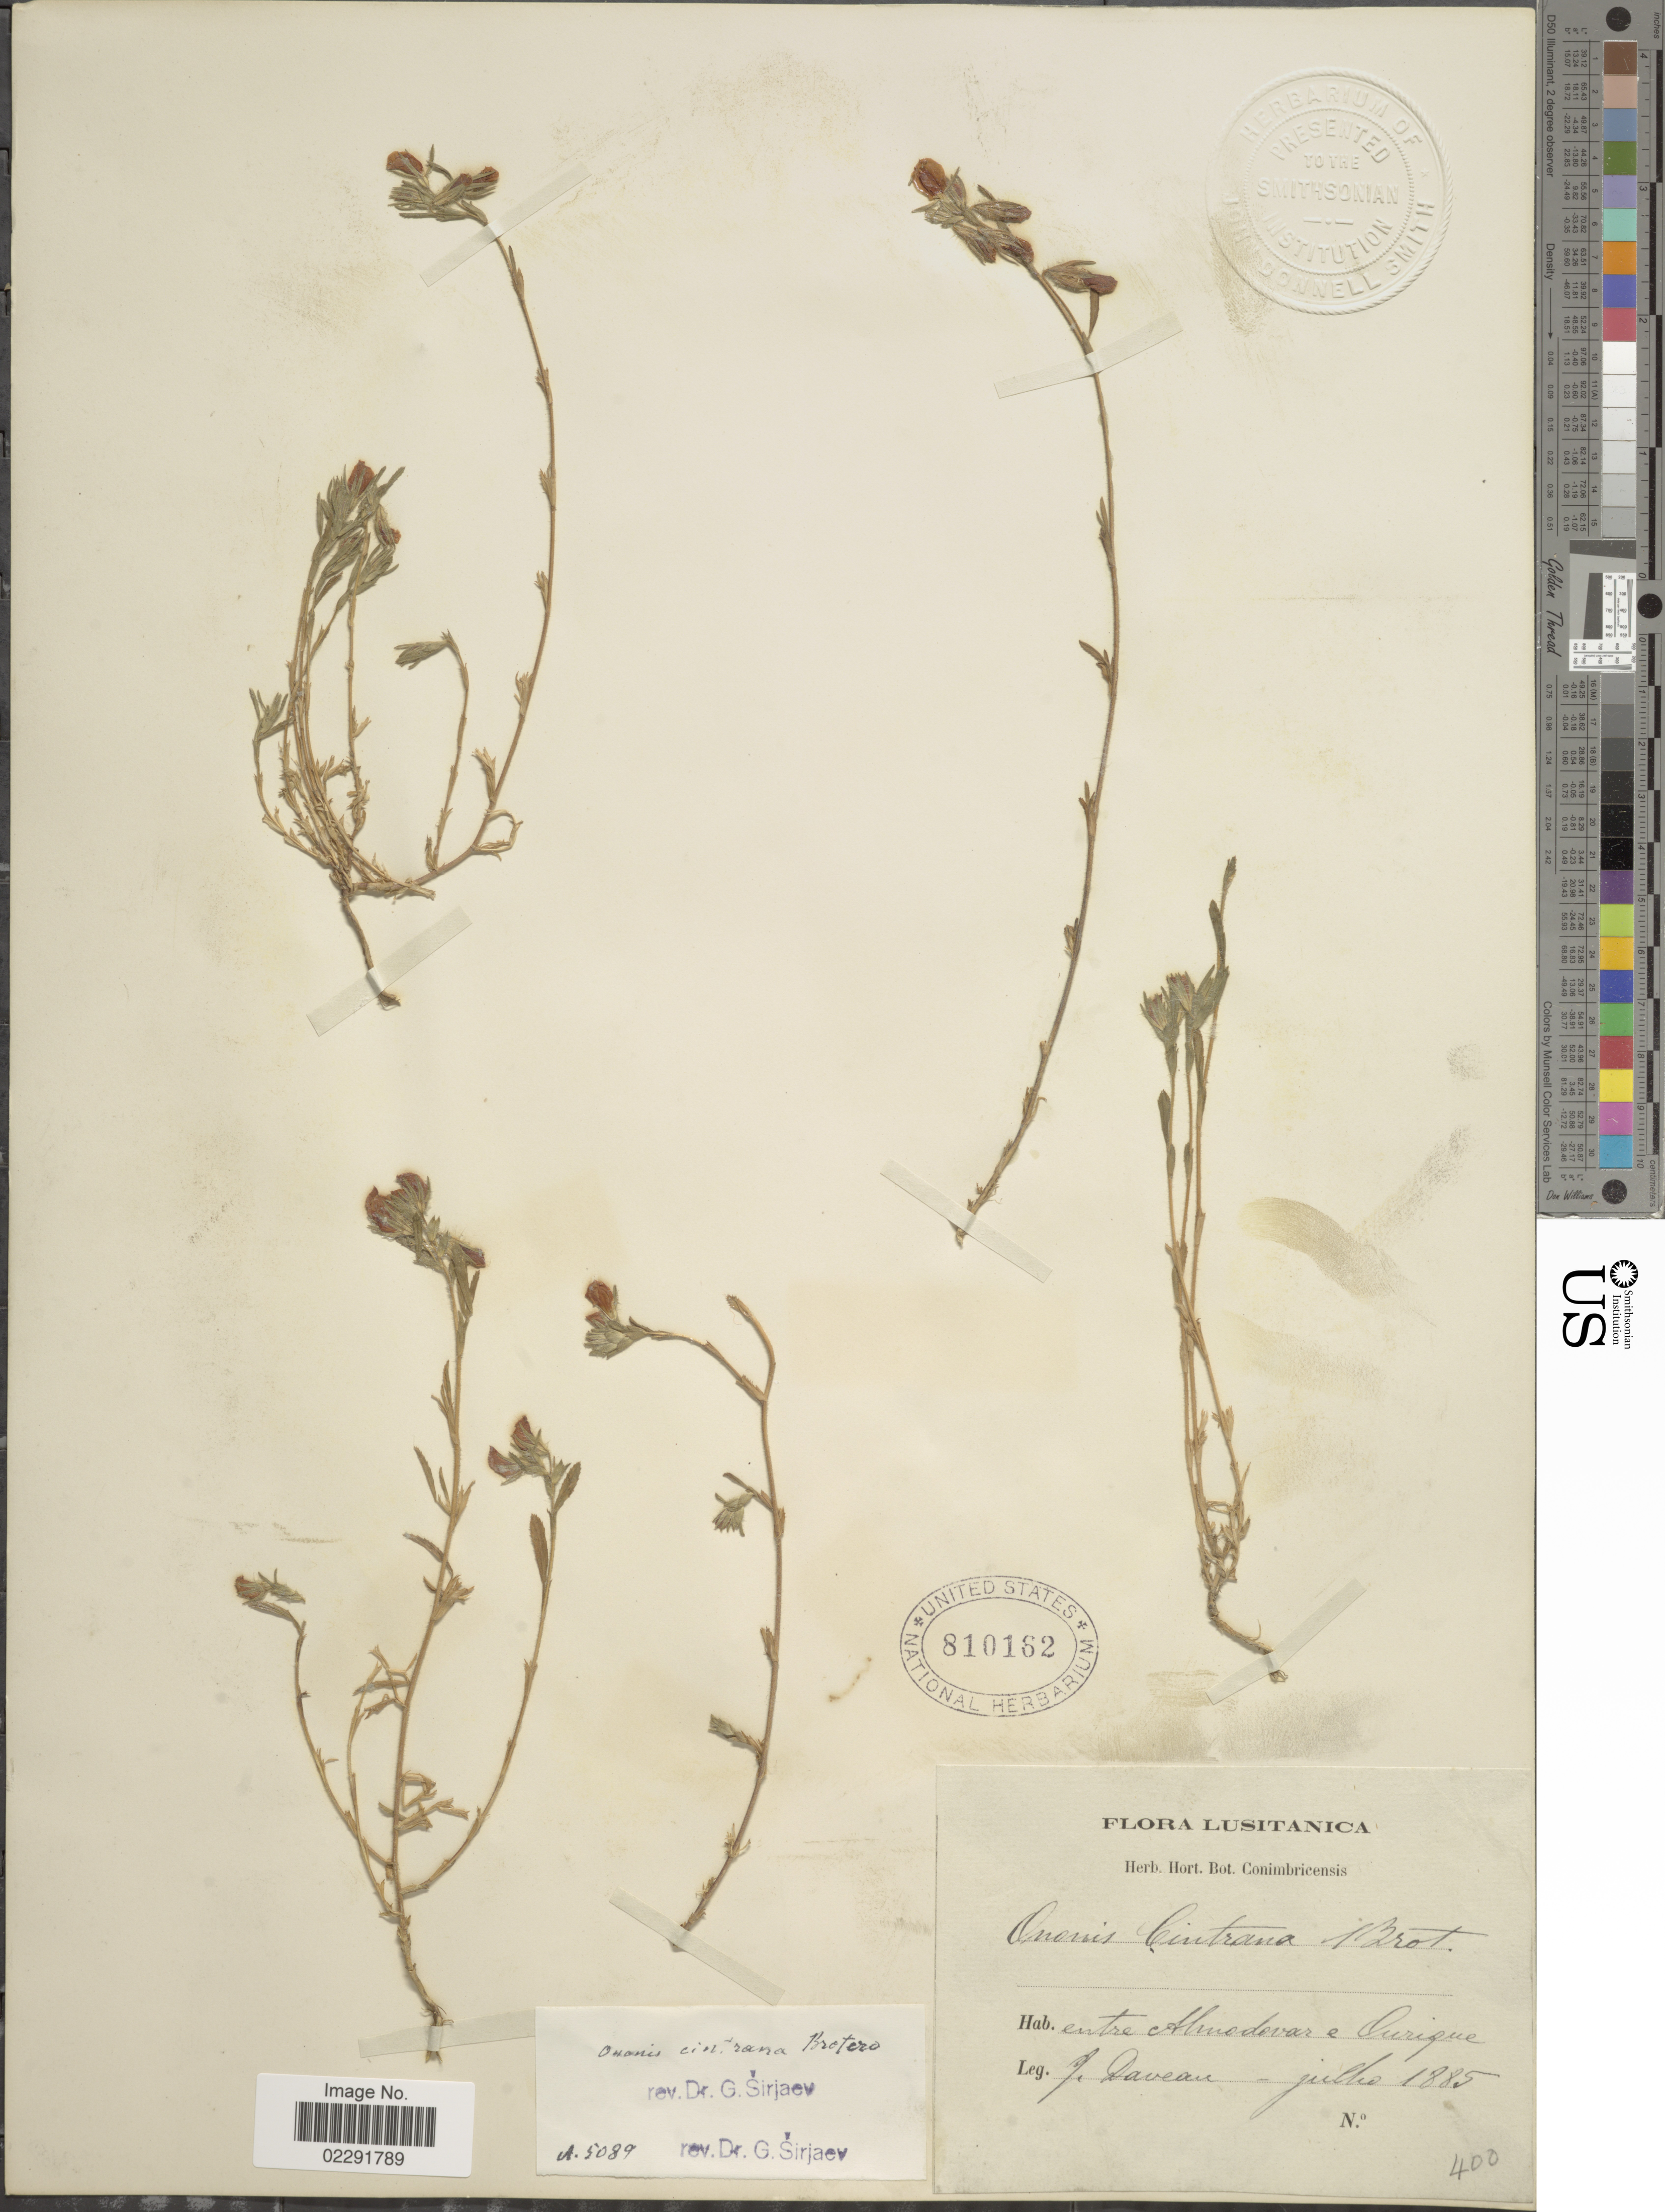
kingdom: Plantae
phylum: Tracheophyta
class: Magnoliopsida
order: Fabales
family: Fabaceae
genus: Ononis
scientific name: Ononis cintrana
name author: Brot.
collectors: J. Daveau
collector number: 400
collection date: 1885-07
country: Portugal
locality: Lusitanica, Entre Almadevar e Ourique. [interpreted]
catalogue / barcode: US 810162